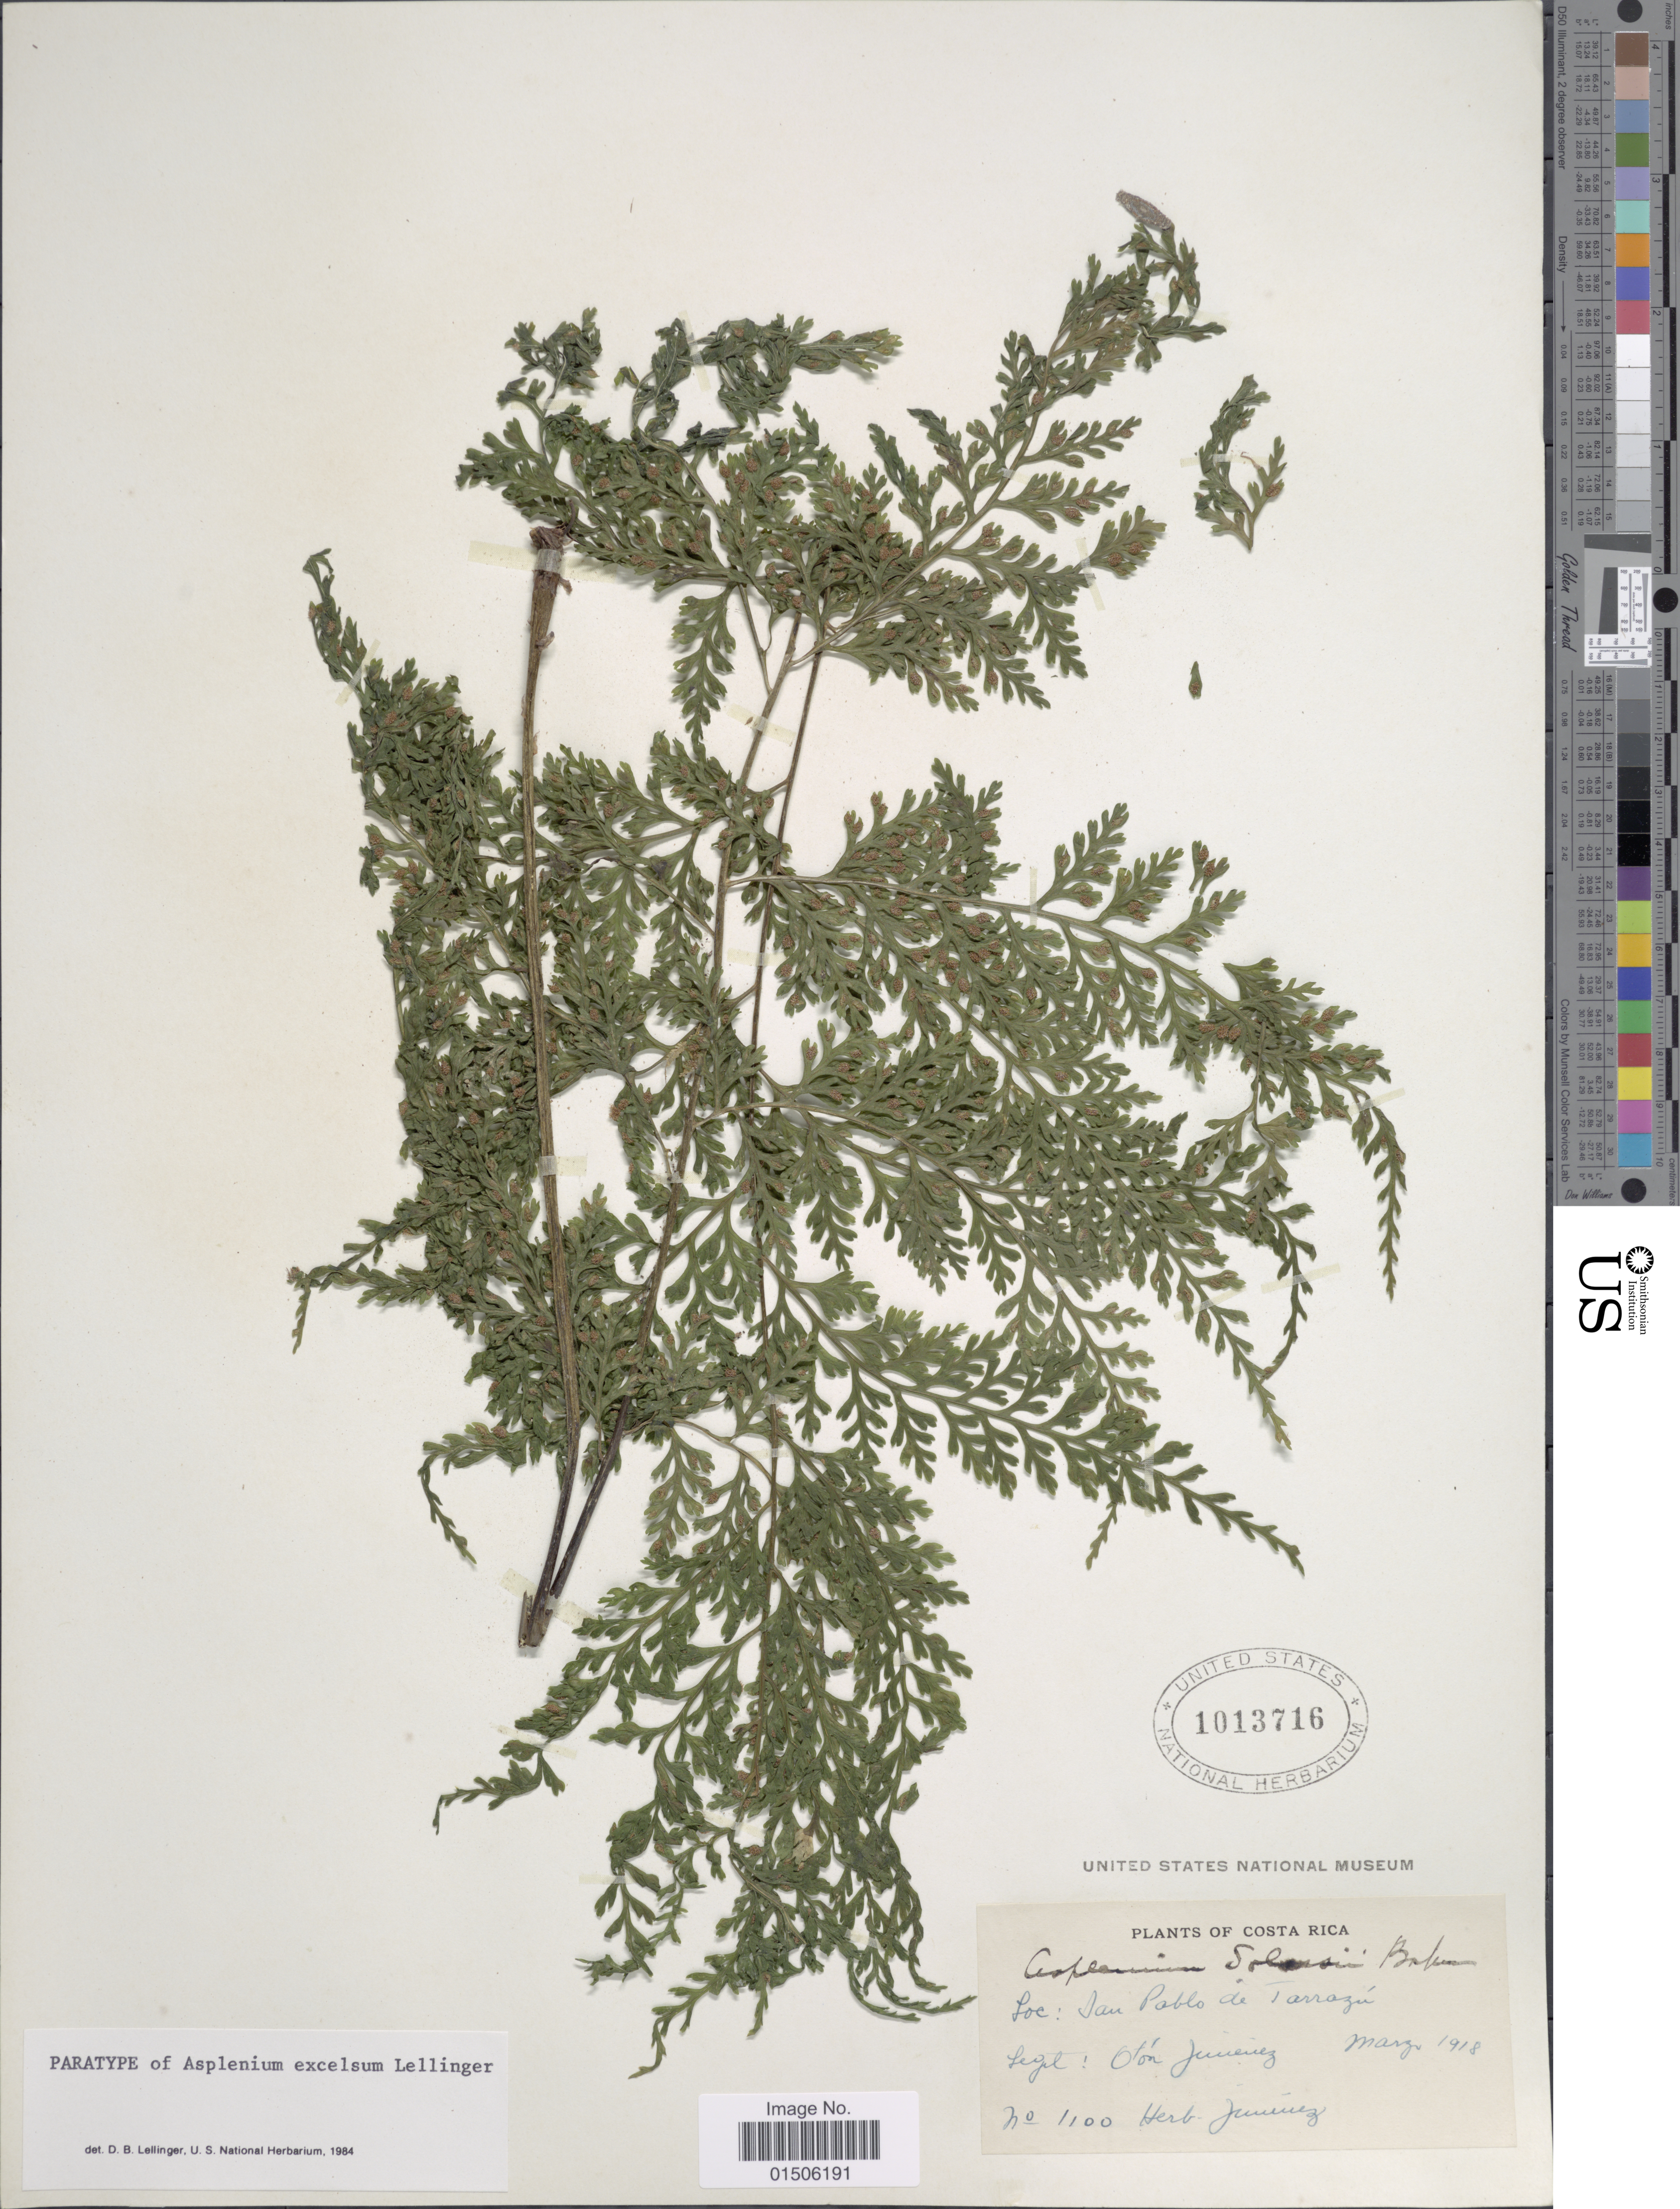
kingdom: Plantae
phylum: Tracheophyta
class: Polypodiopsida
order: Polypodiales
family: Aspleniaceae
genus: Asplenium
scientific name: Asplenium excelsum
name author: Lellinger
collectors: O. Jimenez L.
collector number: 1100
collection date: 1918-03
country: Costa Rica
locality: San Pablo de Tarrazú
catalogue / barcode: US 1013716